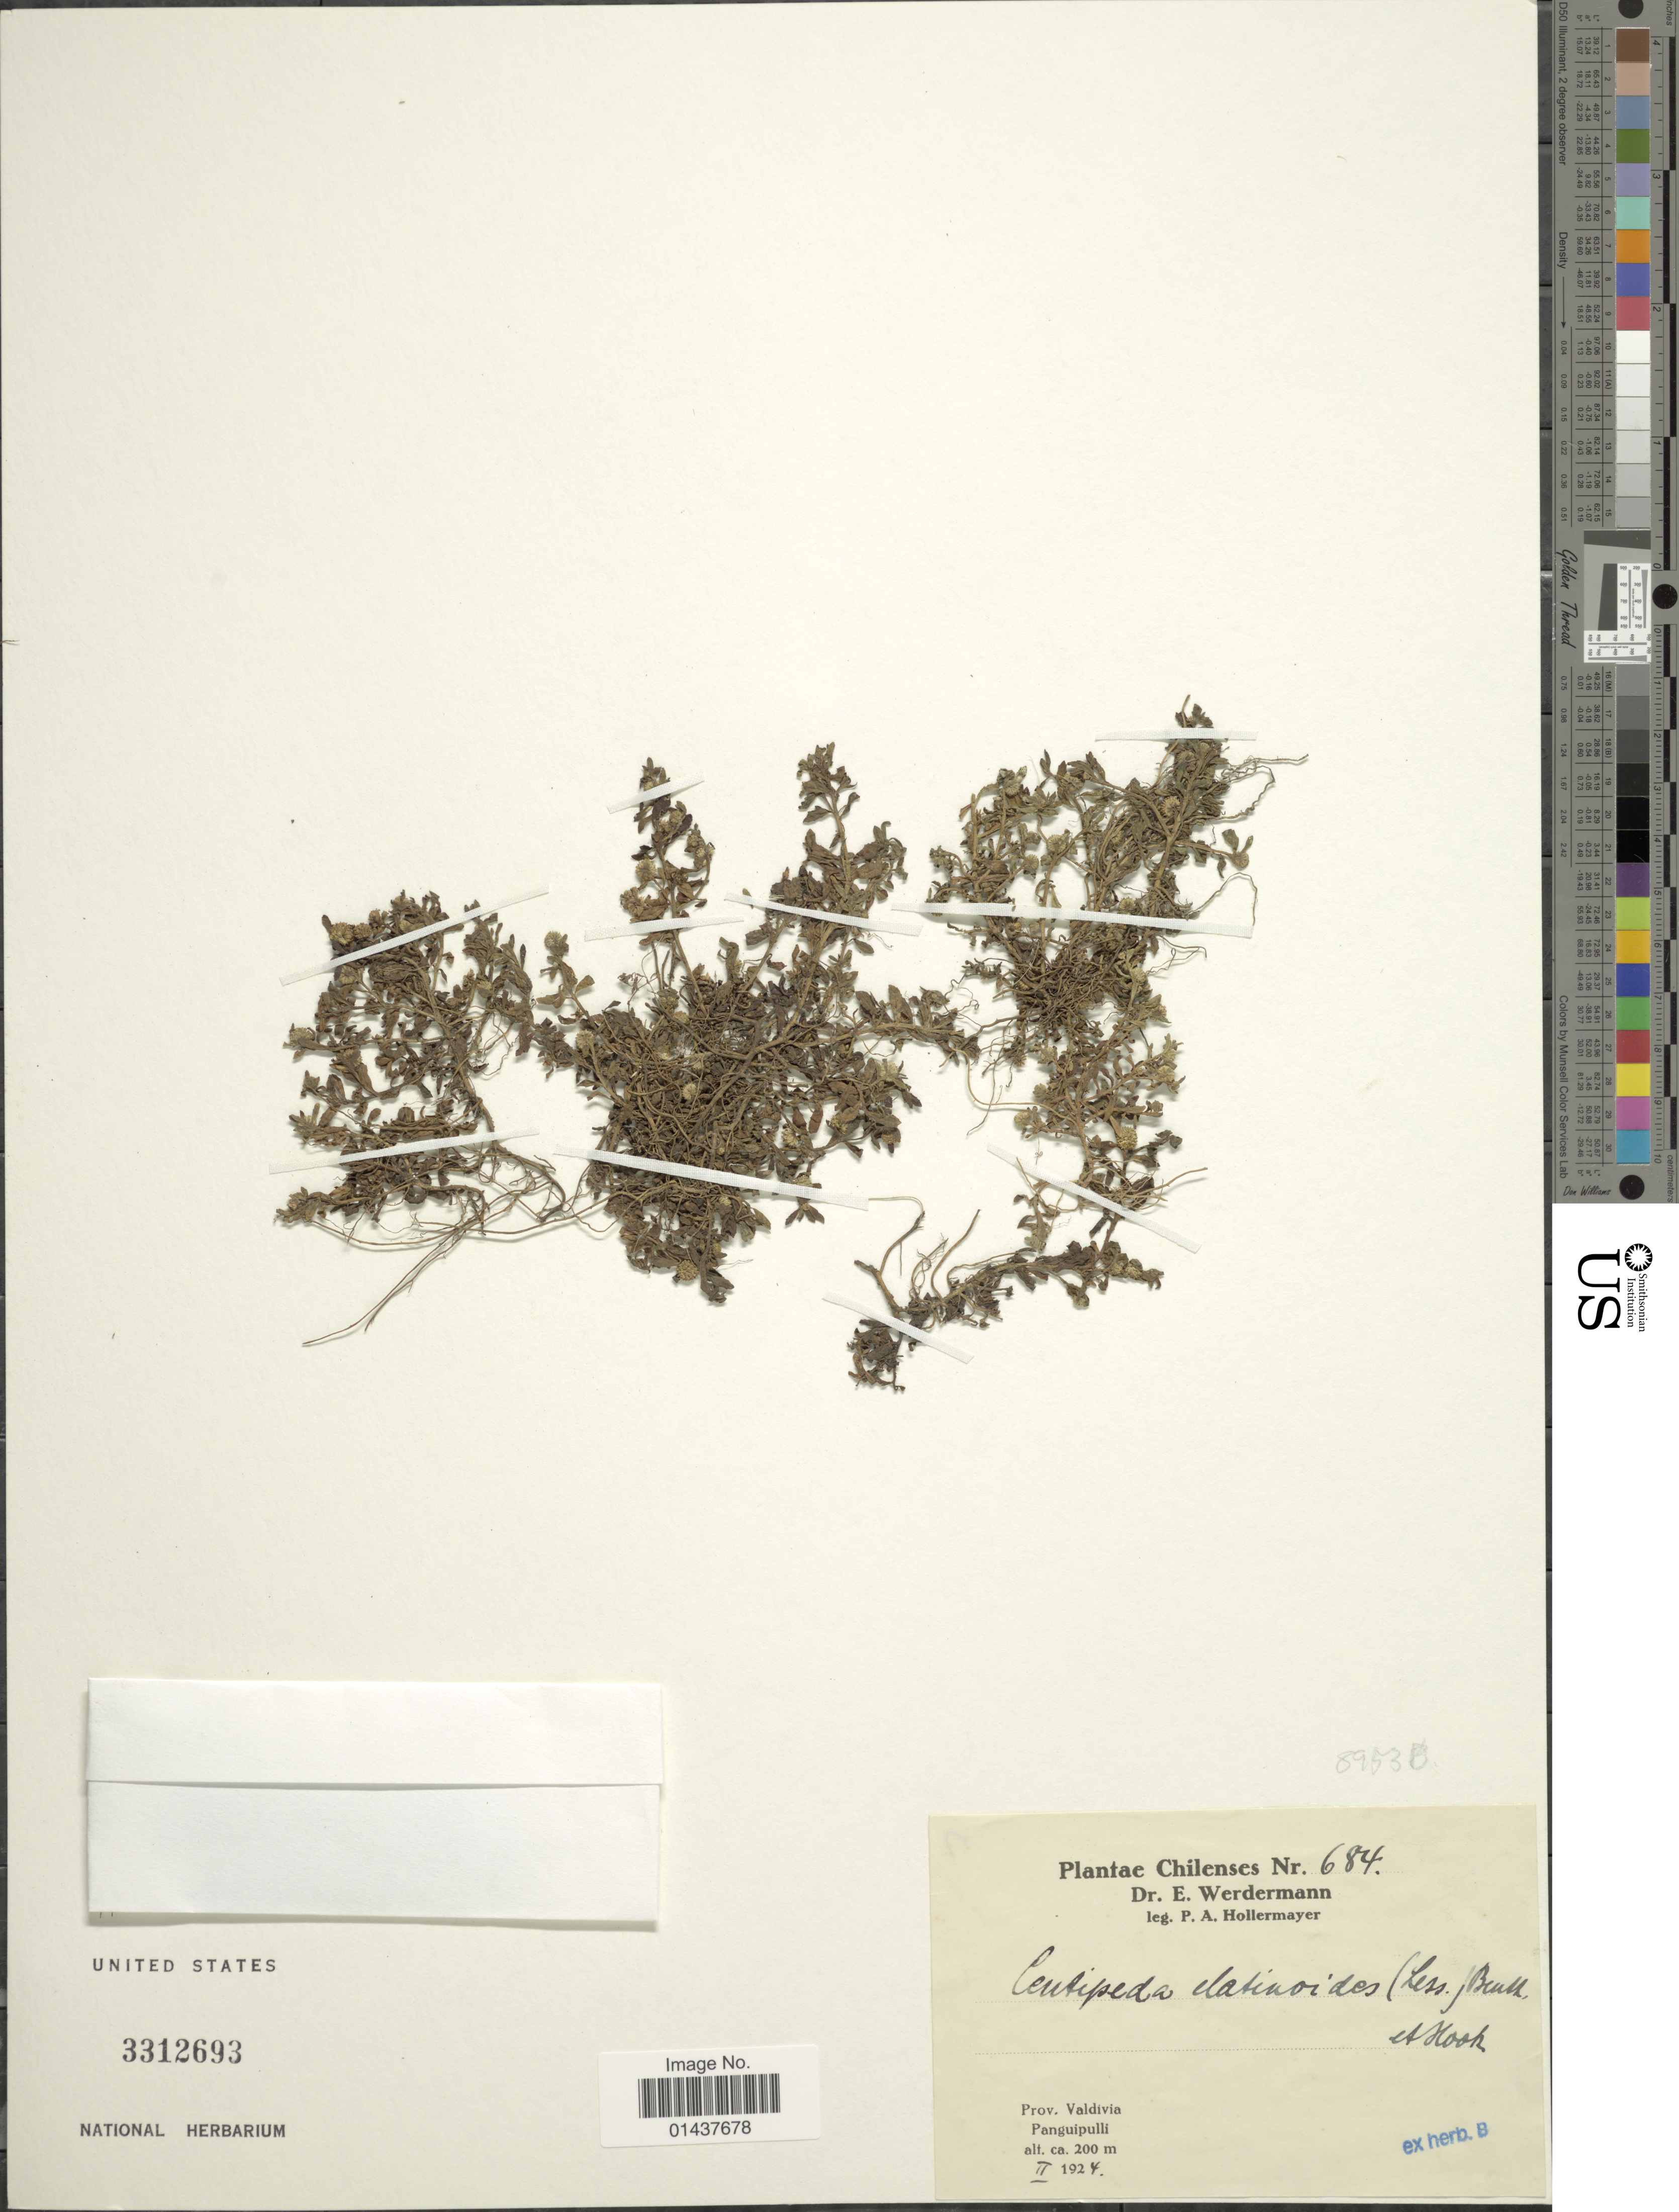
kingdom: Plantae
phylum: Tracheophyta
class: Magnoliopsida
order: Asterales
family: Asteraceae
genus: Centipeda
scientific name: Centipeda elatinoides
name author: (Less.) Boh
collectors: P. Hollermayer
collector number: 684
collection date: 1924-02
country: Chile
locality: Prov. Valdivia, Panguipulli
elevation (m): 200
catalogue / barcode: US 3312693